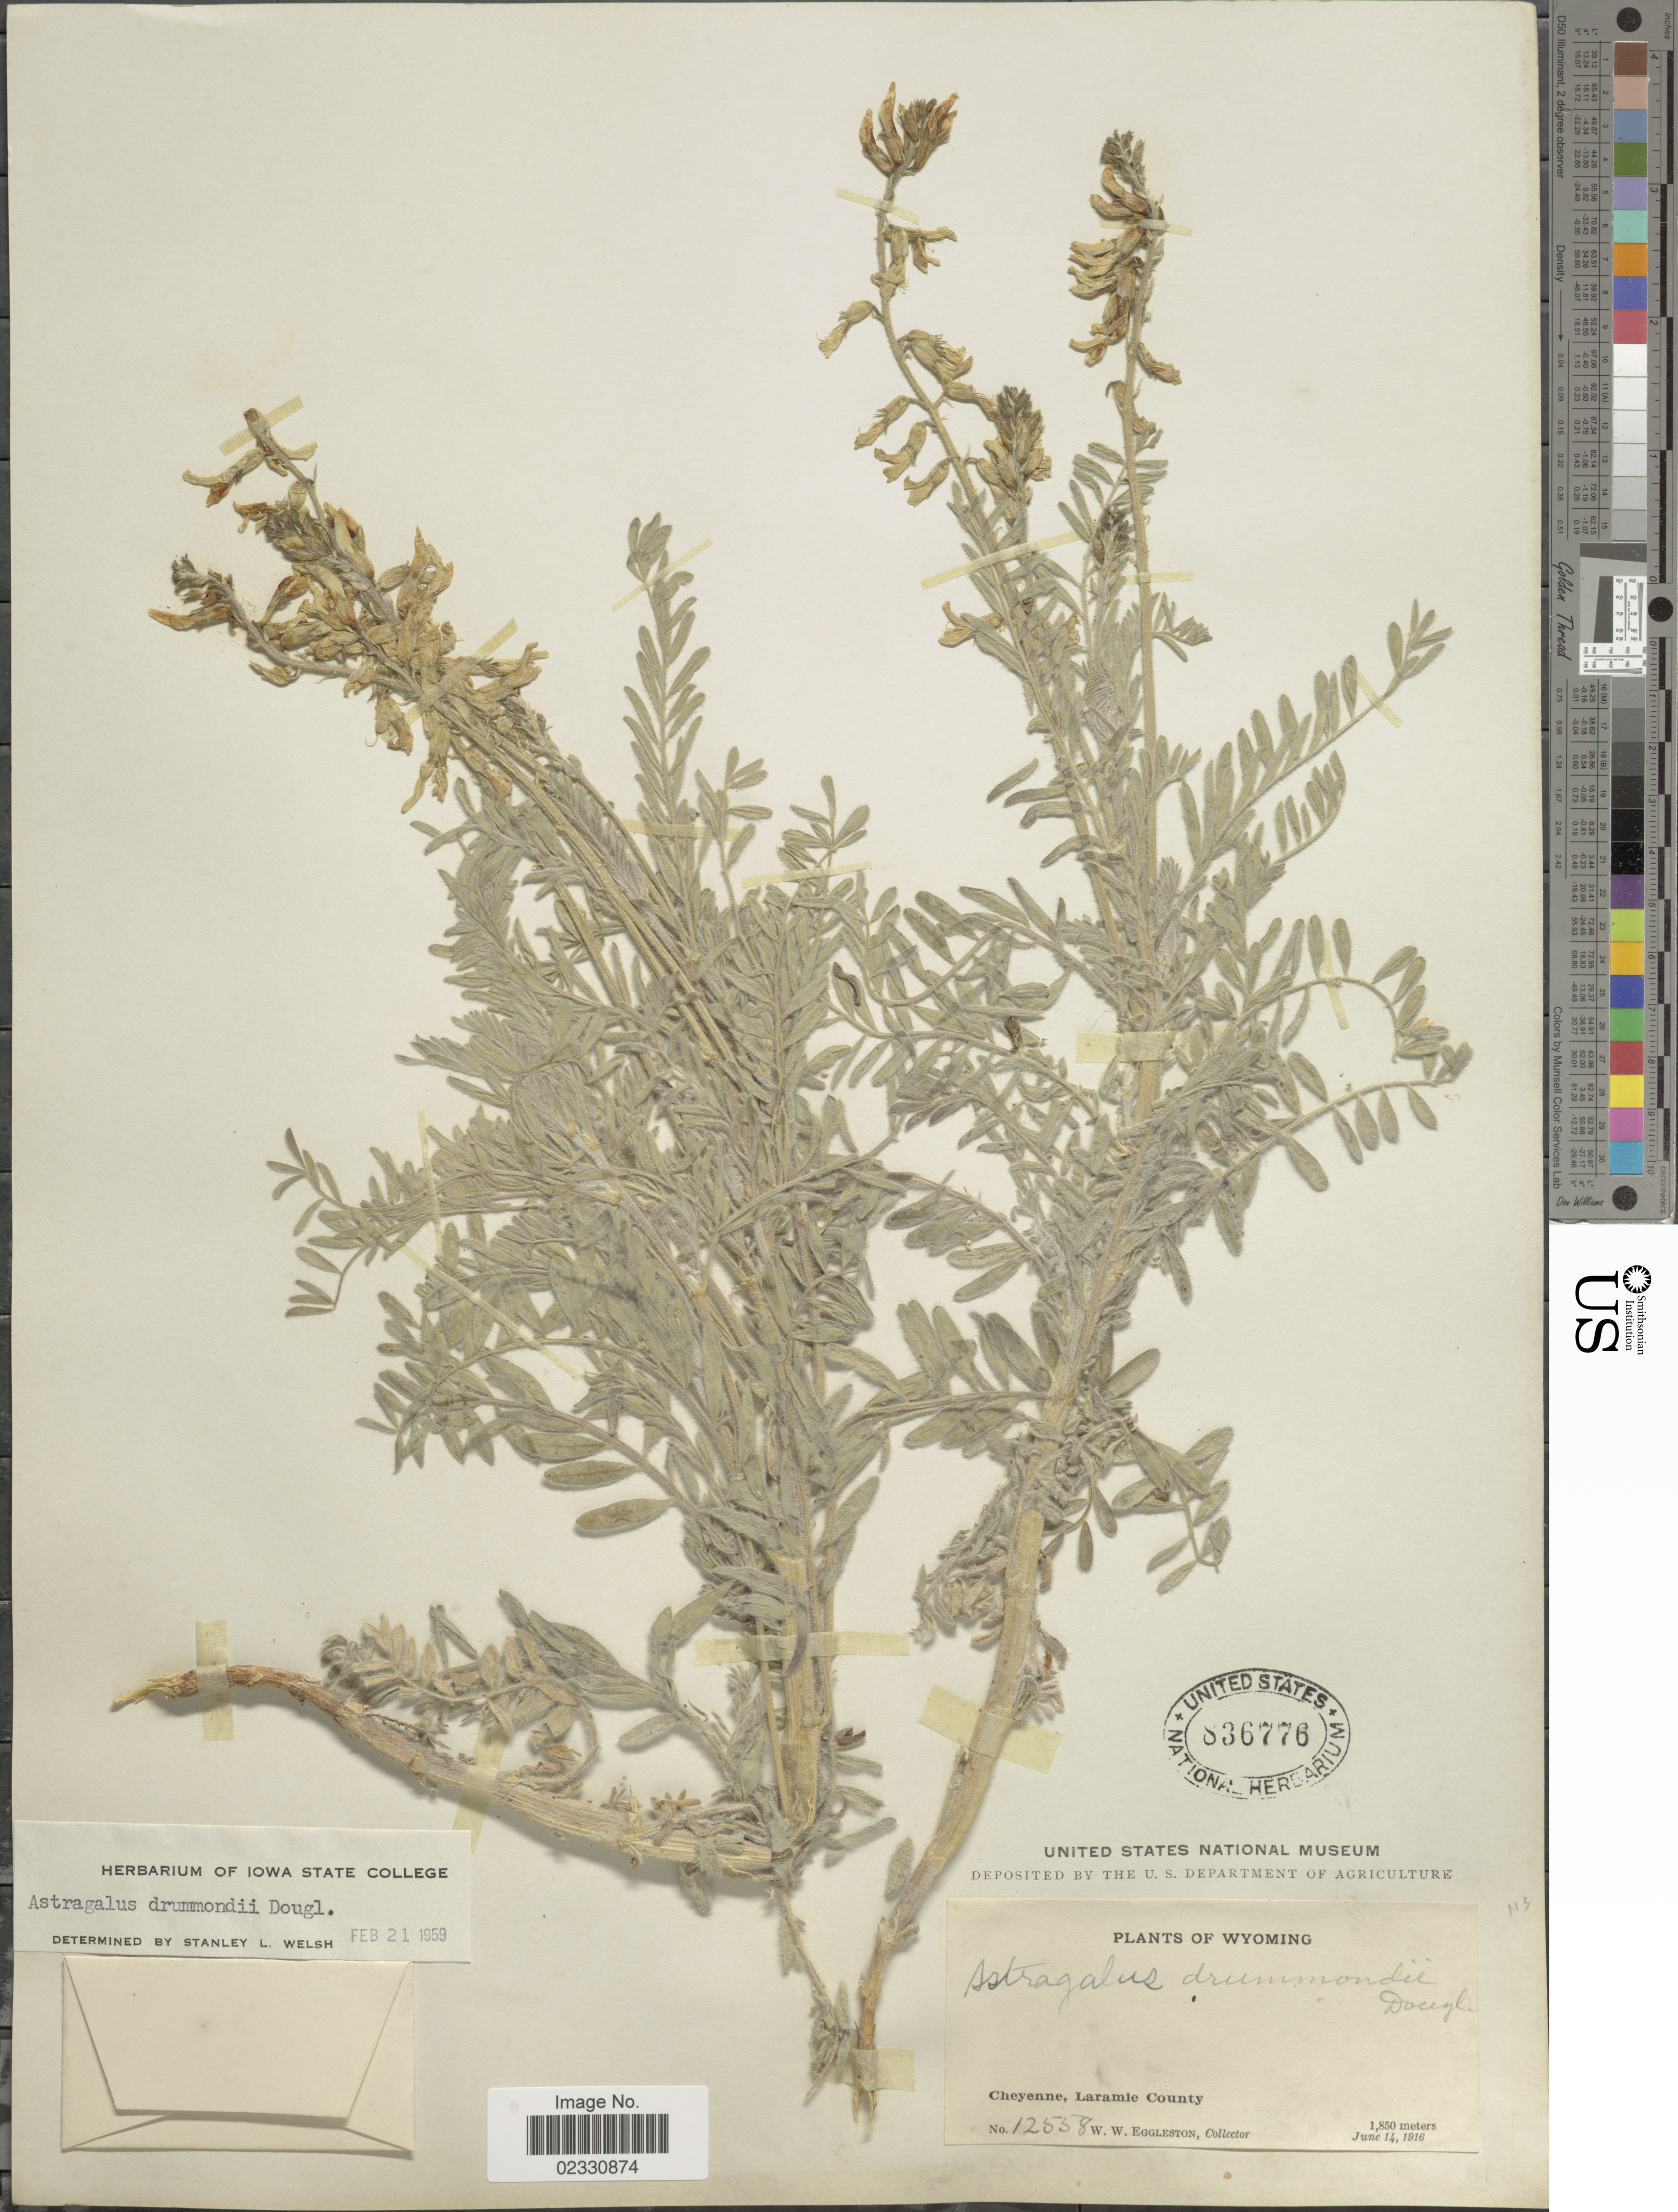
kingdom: Plantae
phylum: Tracheophyta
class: Magnoliopsida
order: Fabales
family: Fabaceae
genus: Astragalus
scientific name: Astragalus drummondii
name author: Hook.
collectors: W. W. Eggleston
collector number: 12558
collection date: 1916-06-14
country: United States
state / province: Wyoming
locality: Cheyenne, Laramie County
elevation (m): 1850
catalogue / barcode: US 836776